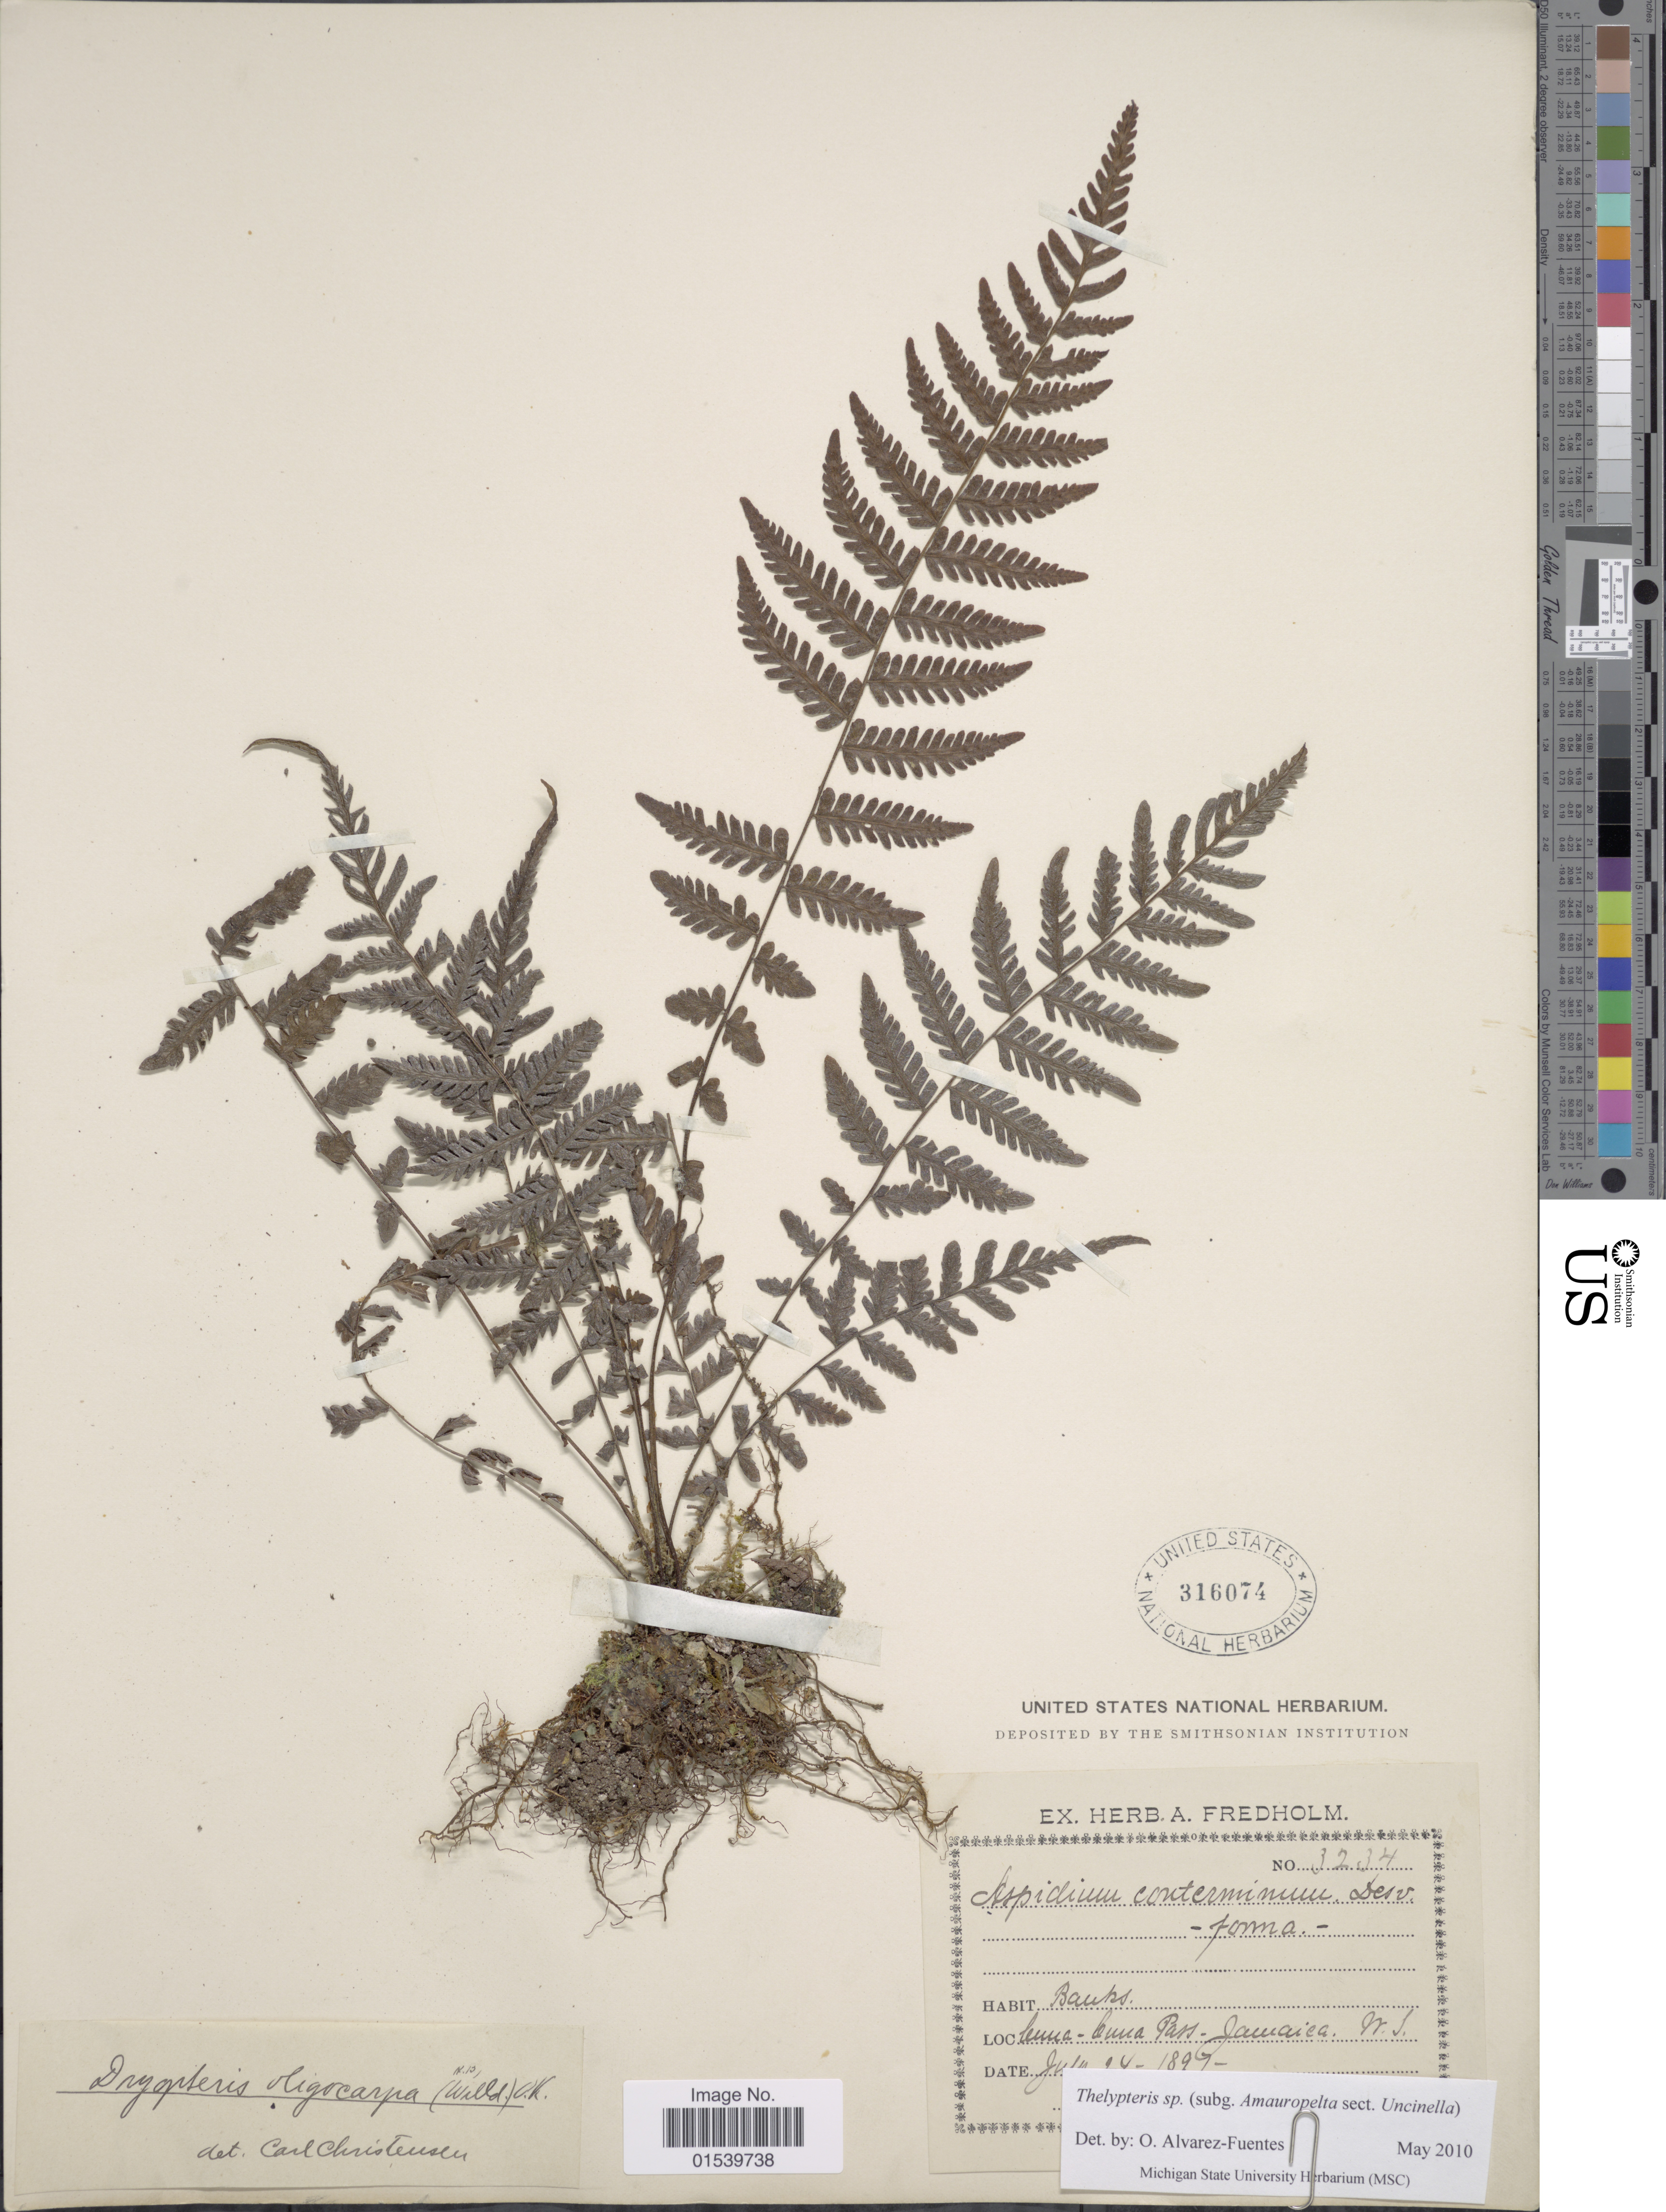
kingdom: Plantae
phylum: Tracheophyta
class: Polypodiopsida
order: Polypodiales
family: Thelypteridaceae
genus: Amauropelta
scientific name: Amauropelta sp.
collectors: ex Herb. A. Fredholm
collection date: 1897-07-24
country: Jamaica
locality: Cuna-Cuna Pass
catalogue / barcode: US 316074